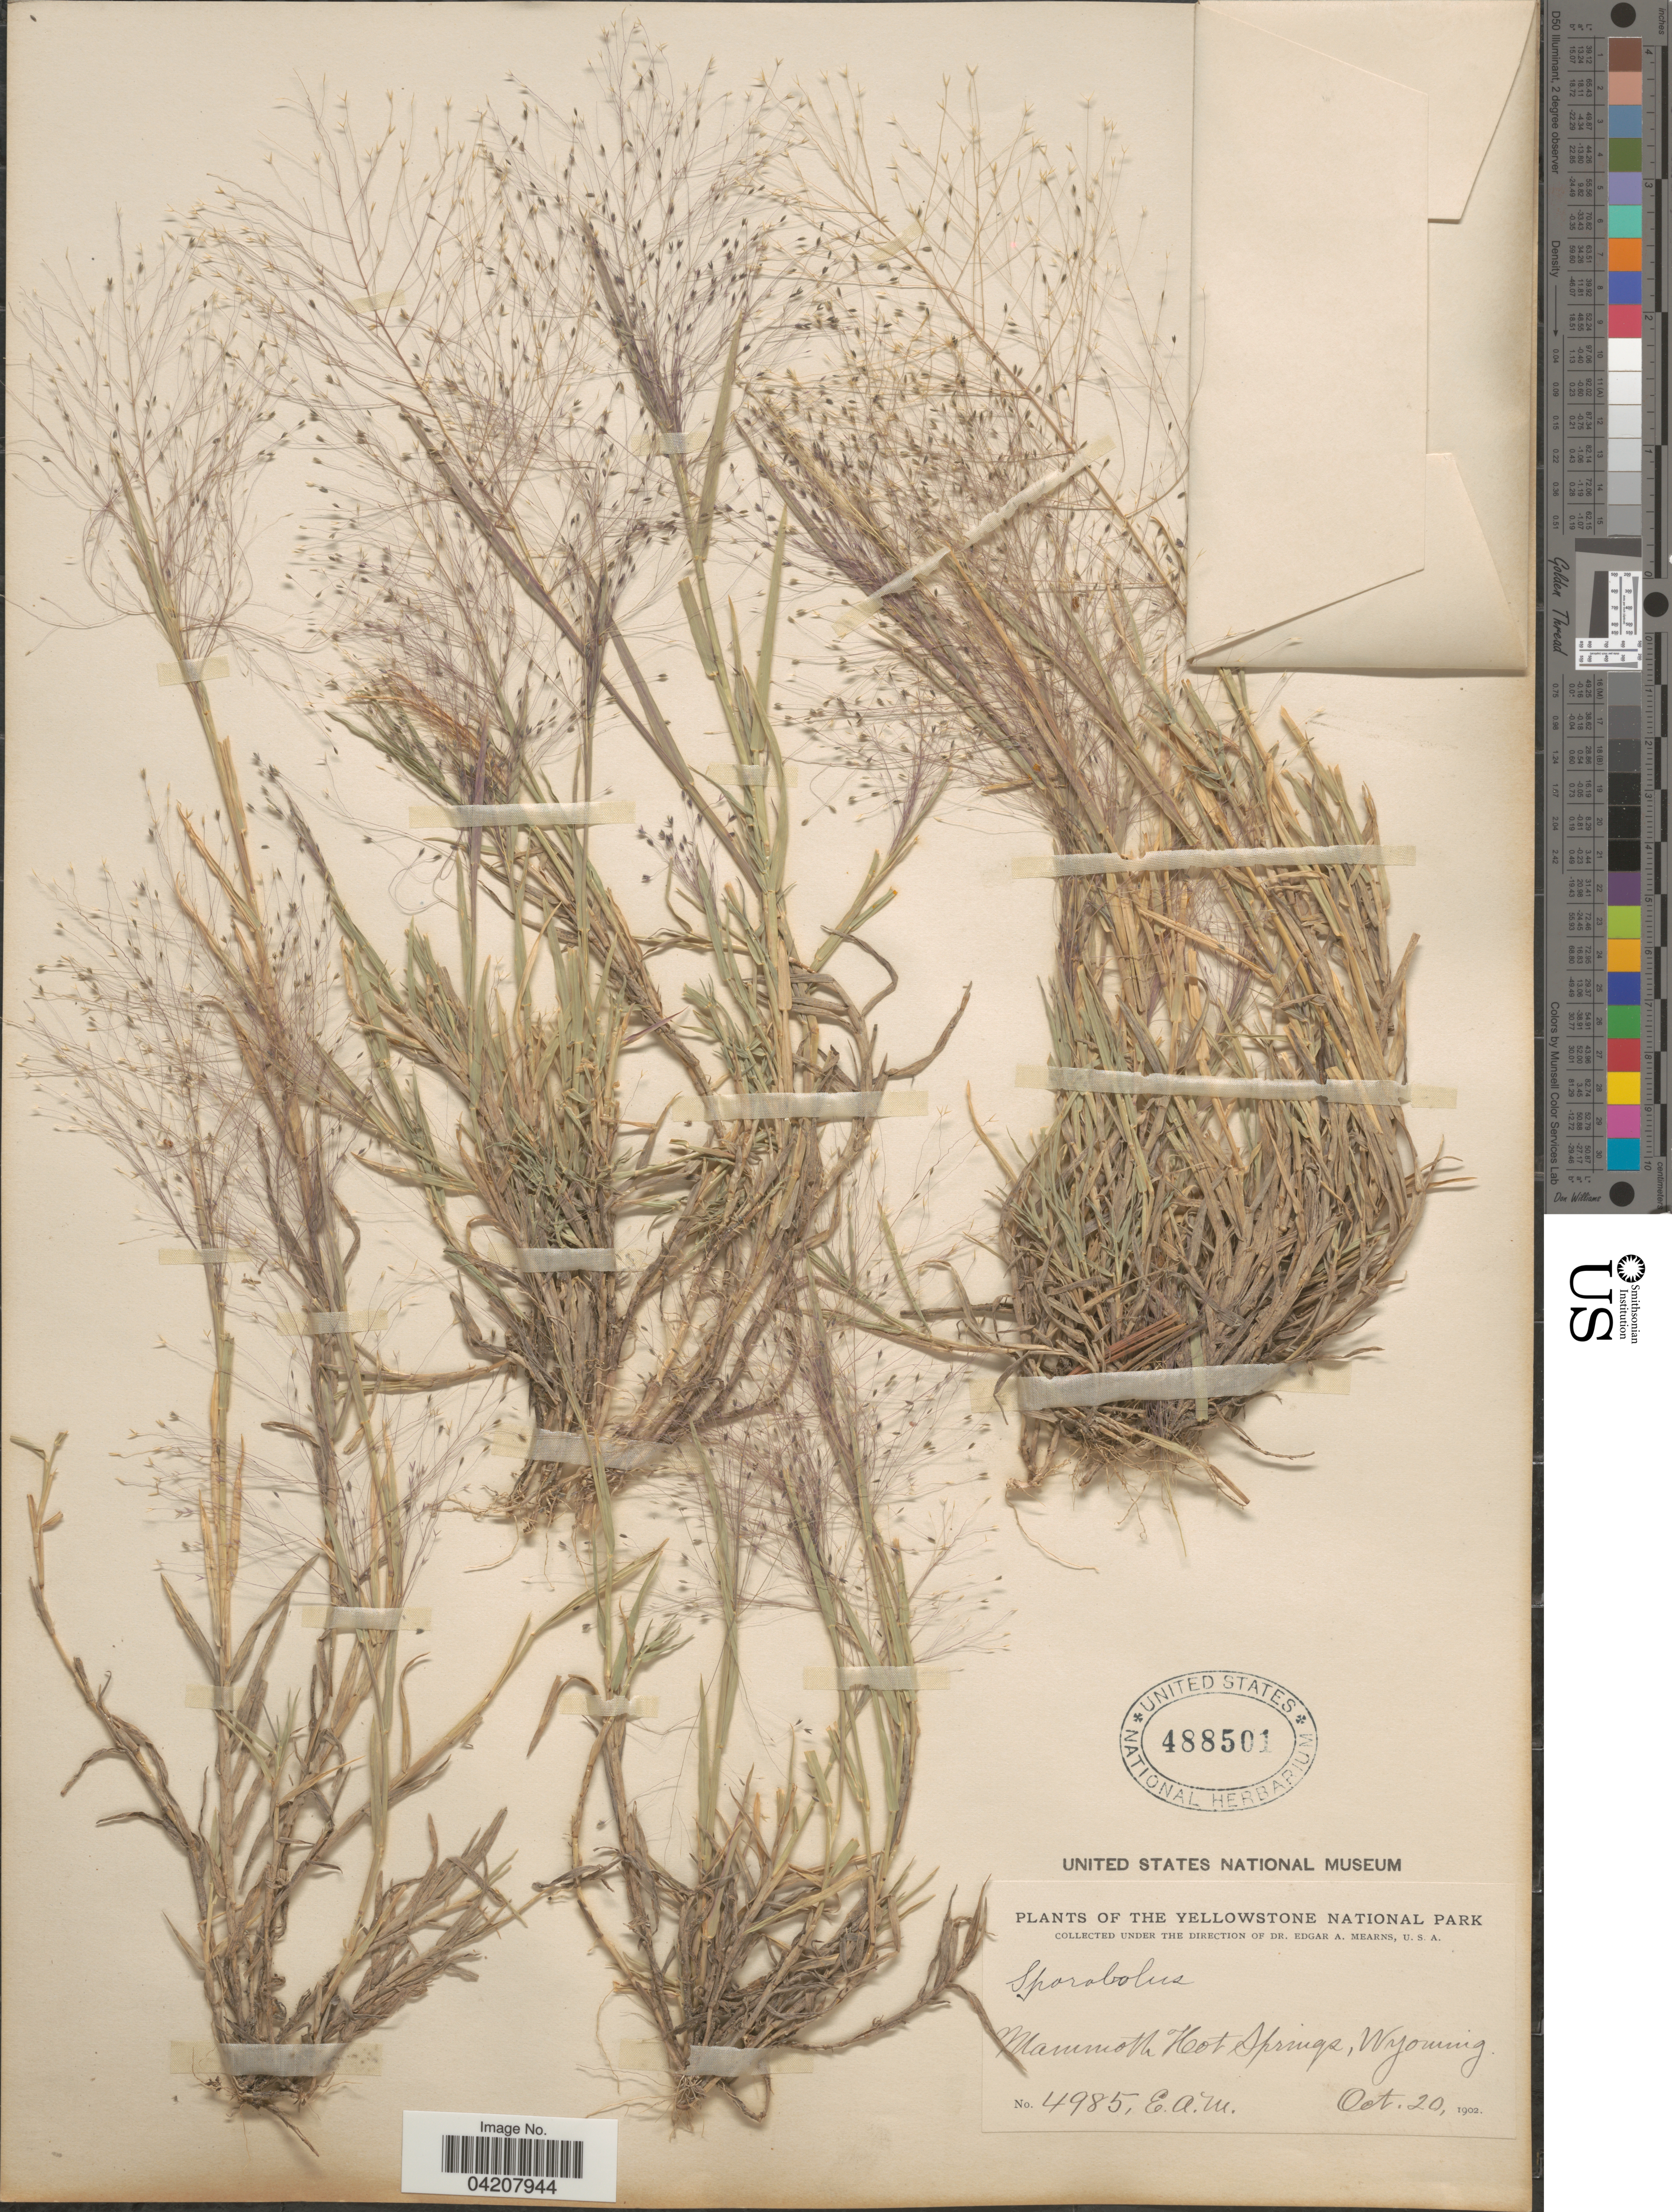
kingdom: Plantae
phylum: Tracheophyta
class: Liliopsida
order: Poales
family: Poaceae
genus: Muhlenbergia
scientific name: Muhlenbergia asperifolia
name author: (Nees & Meyen ex Trin.) Parodi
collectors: E. A. Mearns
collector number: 4985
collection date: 1902-10-20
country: United States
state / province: Wyoming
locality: The Yellowstone National Park. Mammoth Hot Springs.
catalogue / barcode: US 488501